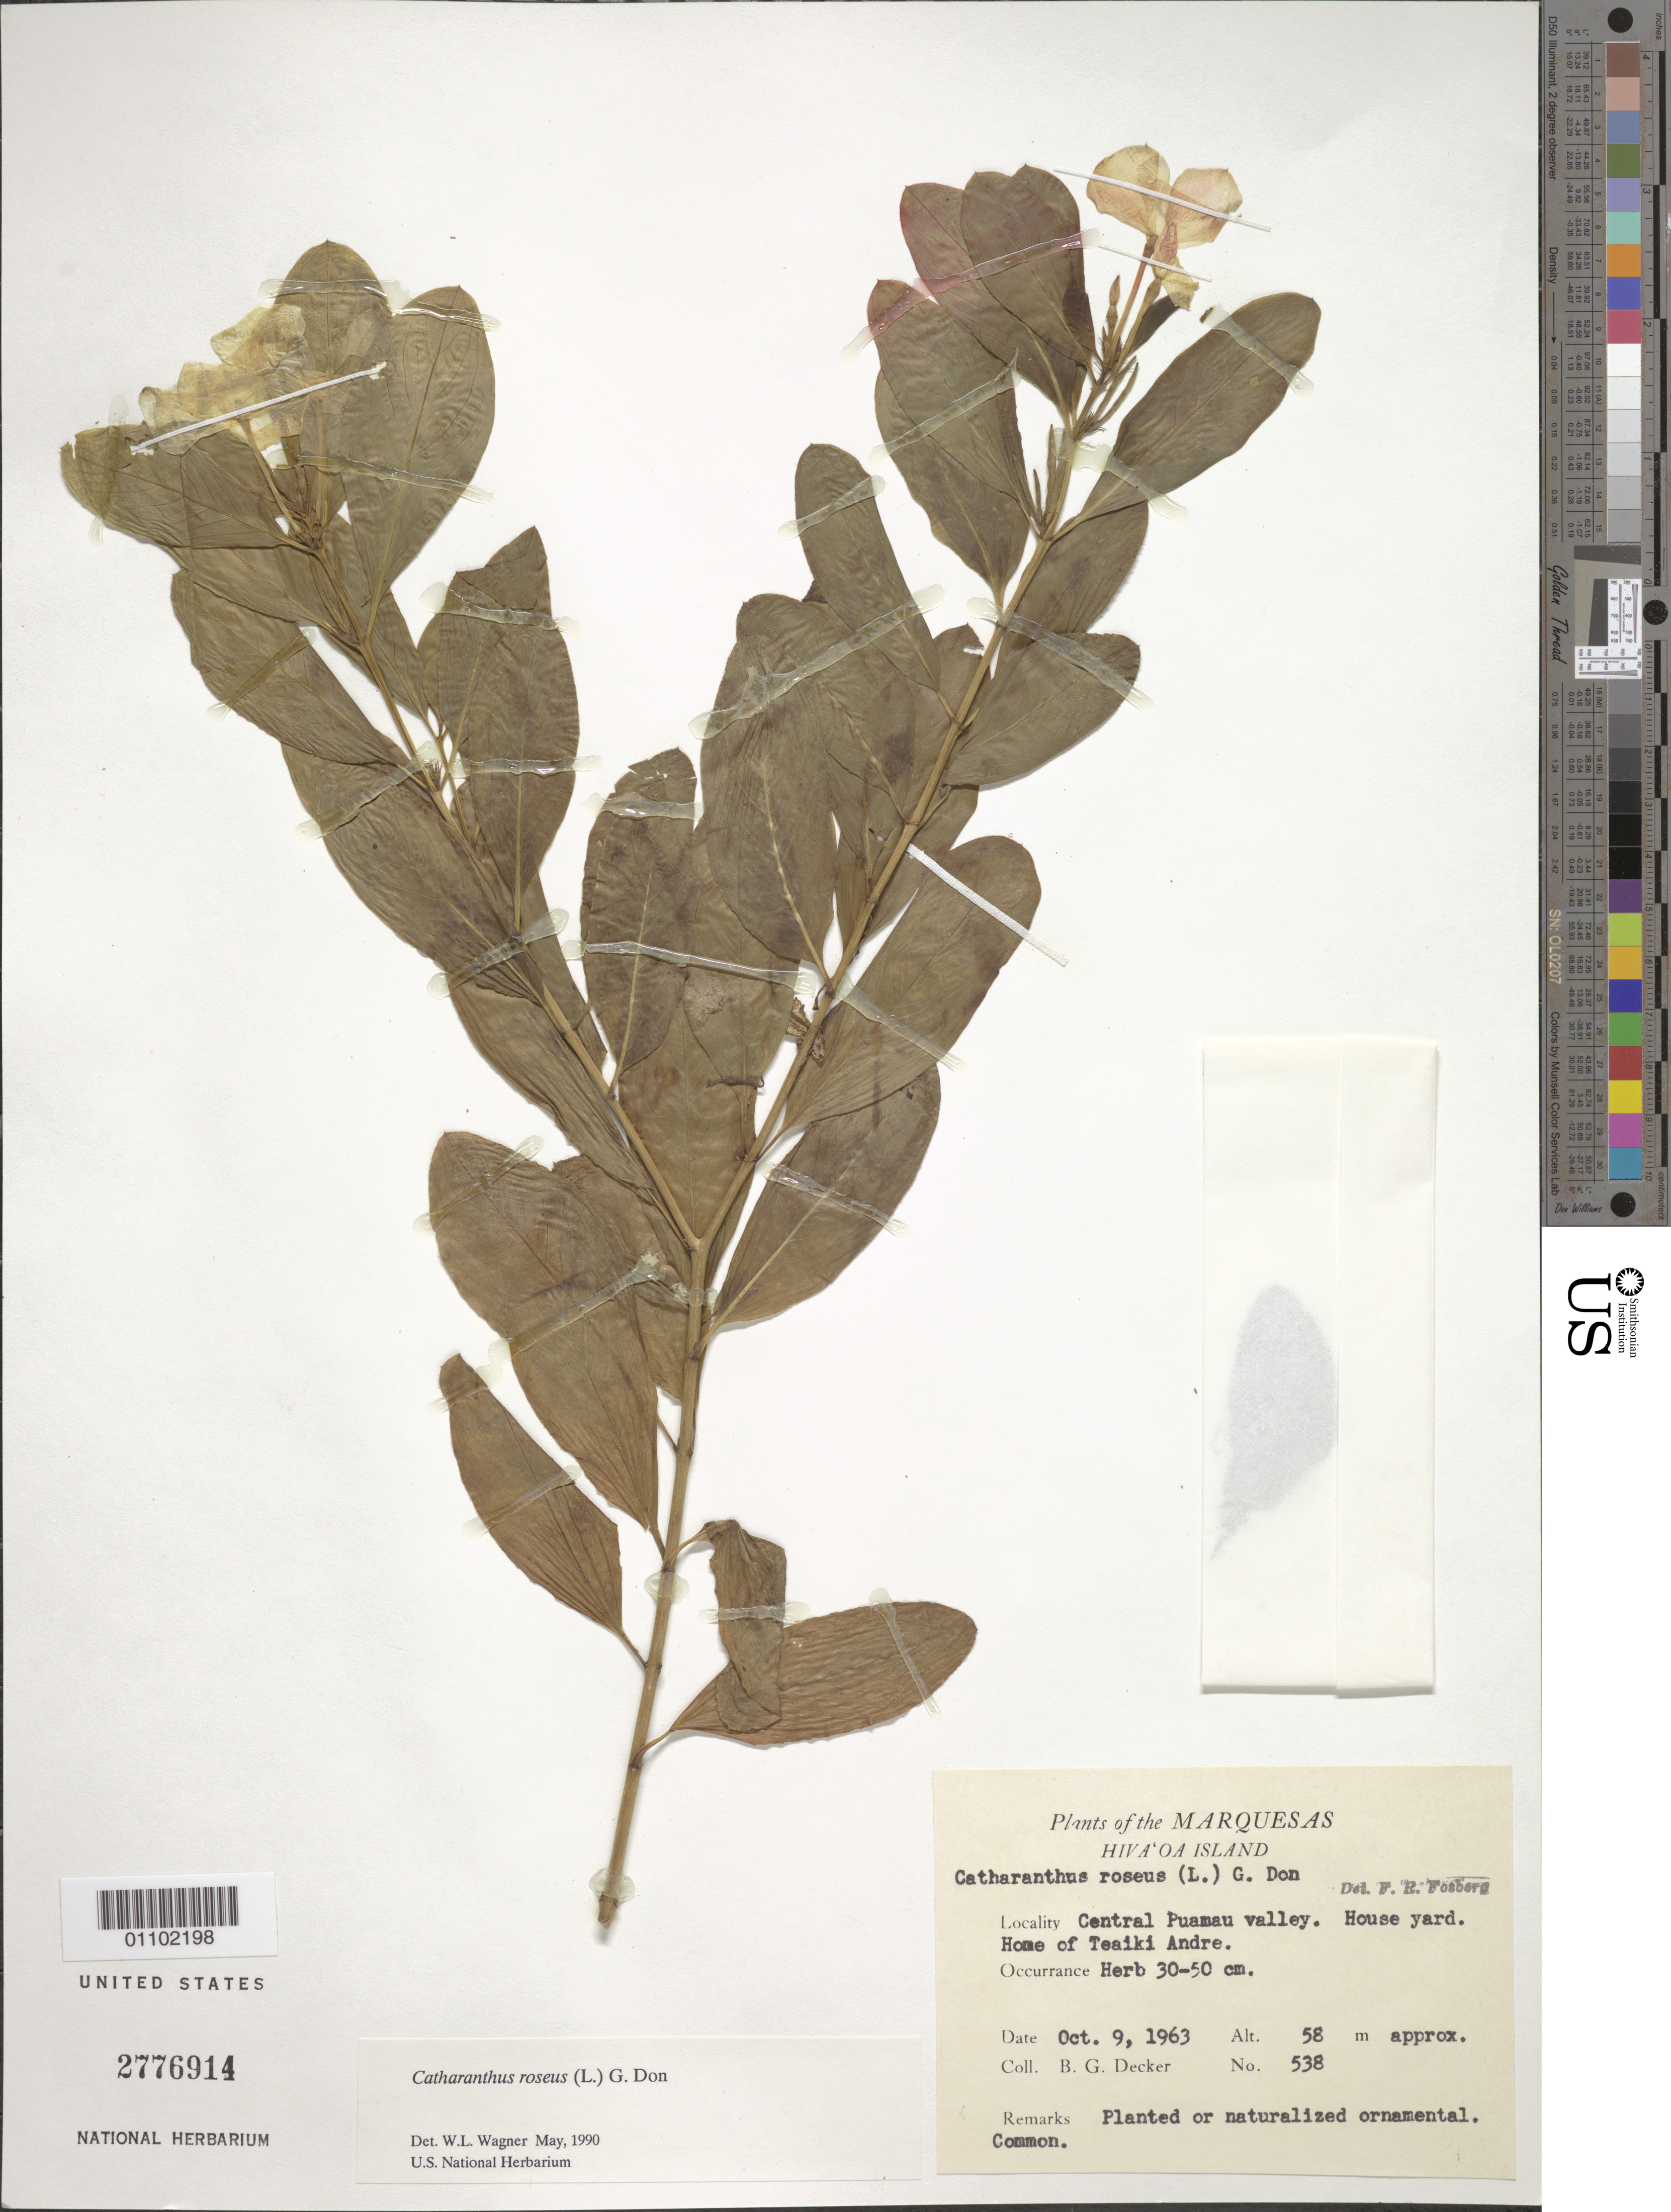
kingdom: Plantae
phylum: Tracheophyta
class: Magnoliopsida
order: Gentianales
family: Apocynaceae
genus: Catharanthus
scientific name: Catharanthus roseus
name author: (L.) G. Don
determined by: Wagner, W. L., (BOT), Smithsonian Institution - National Museum of Natural History (UNITED STATES)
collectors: B. G. Decker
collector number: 538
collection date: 1963-10-09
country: French Polynesia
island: Hiva Oa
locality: central Puamau Valley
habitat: House yard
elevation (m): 58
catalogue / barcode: US 2776914